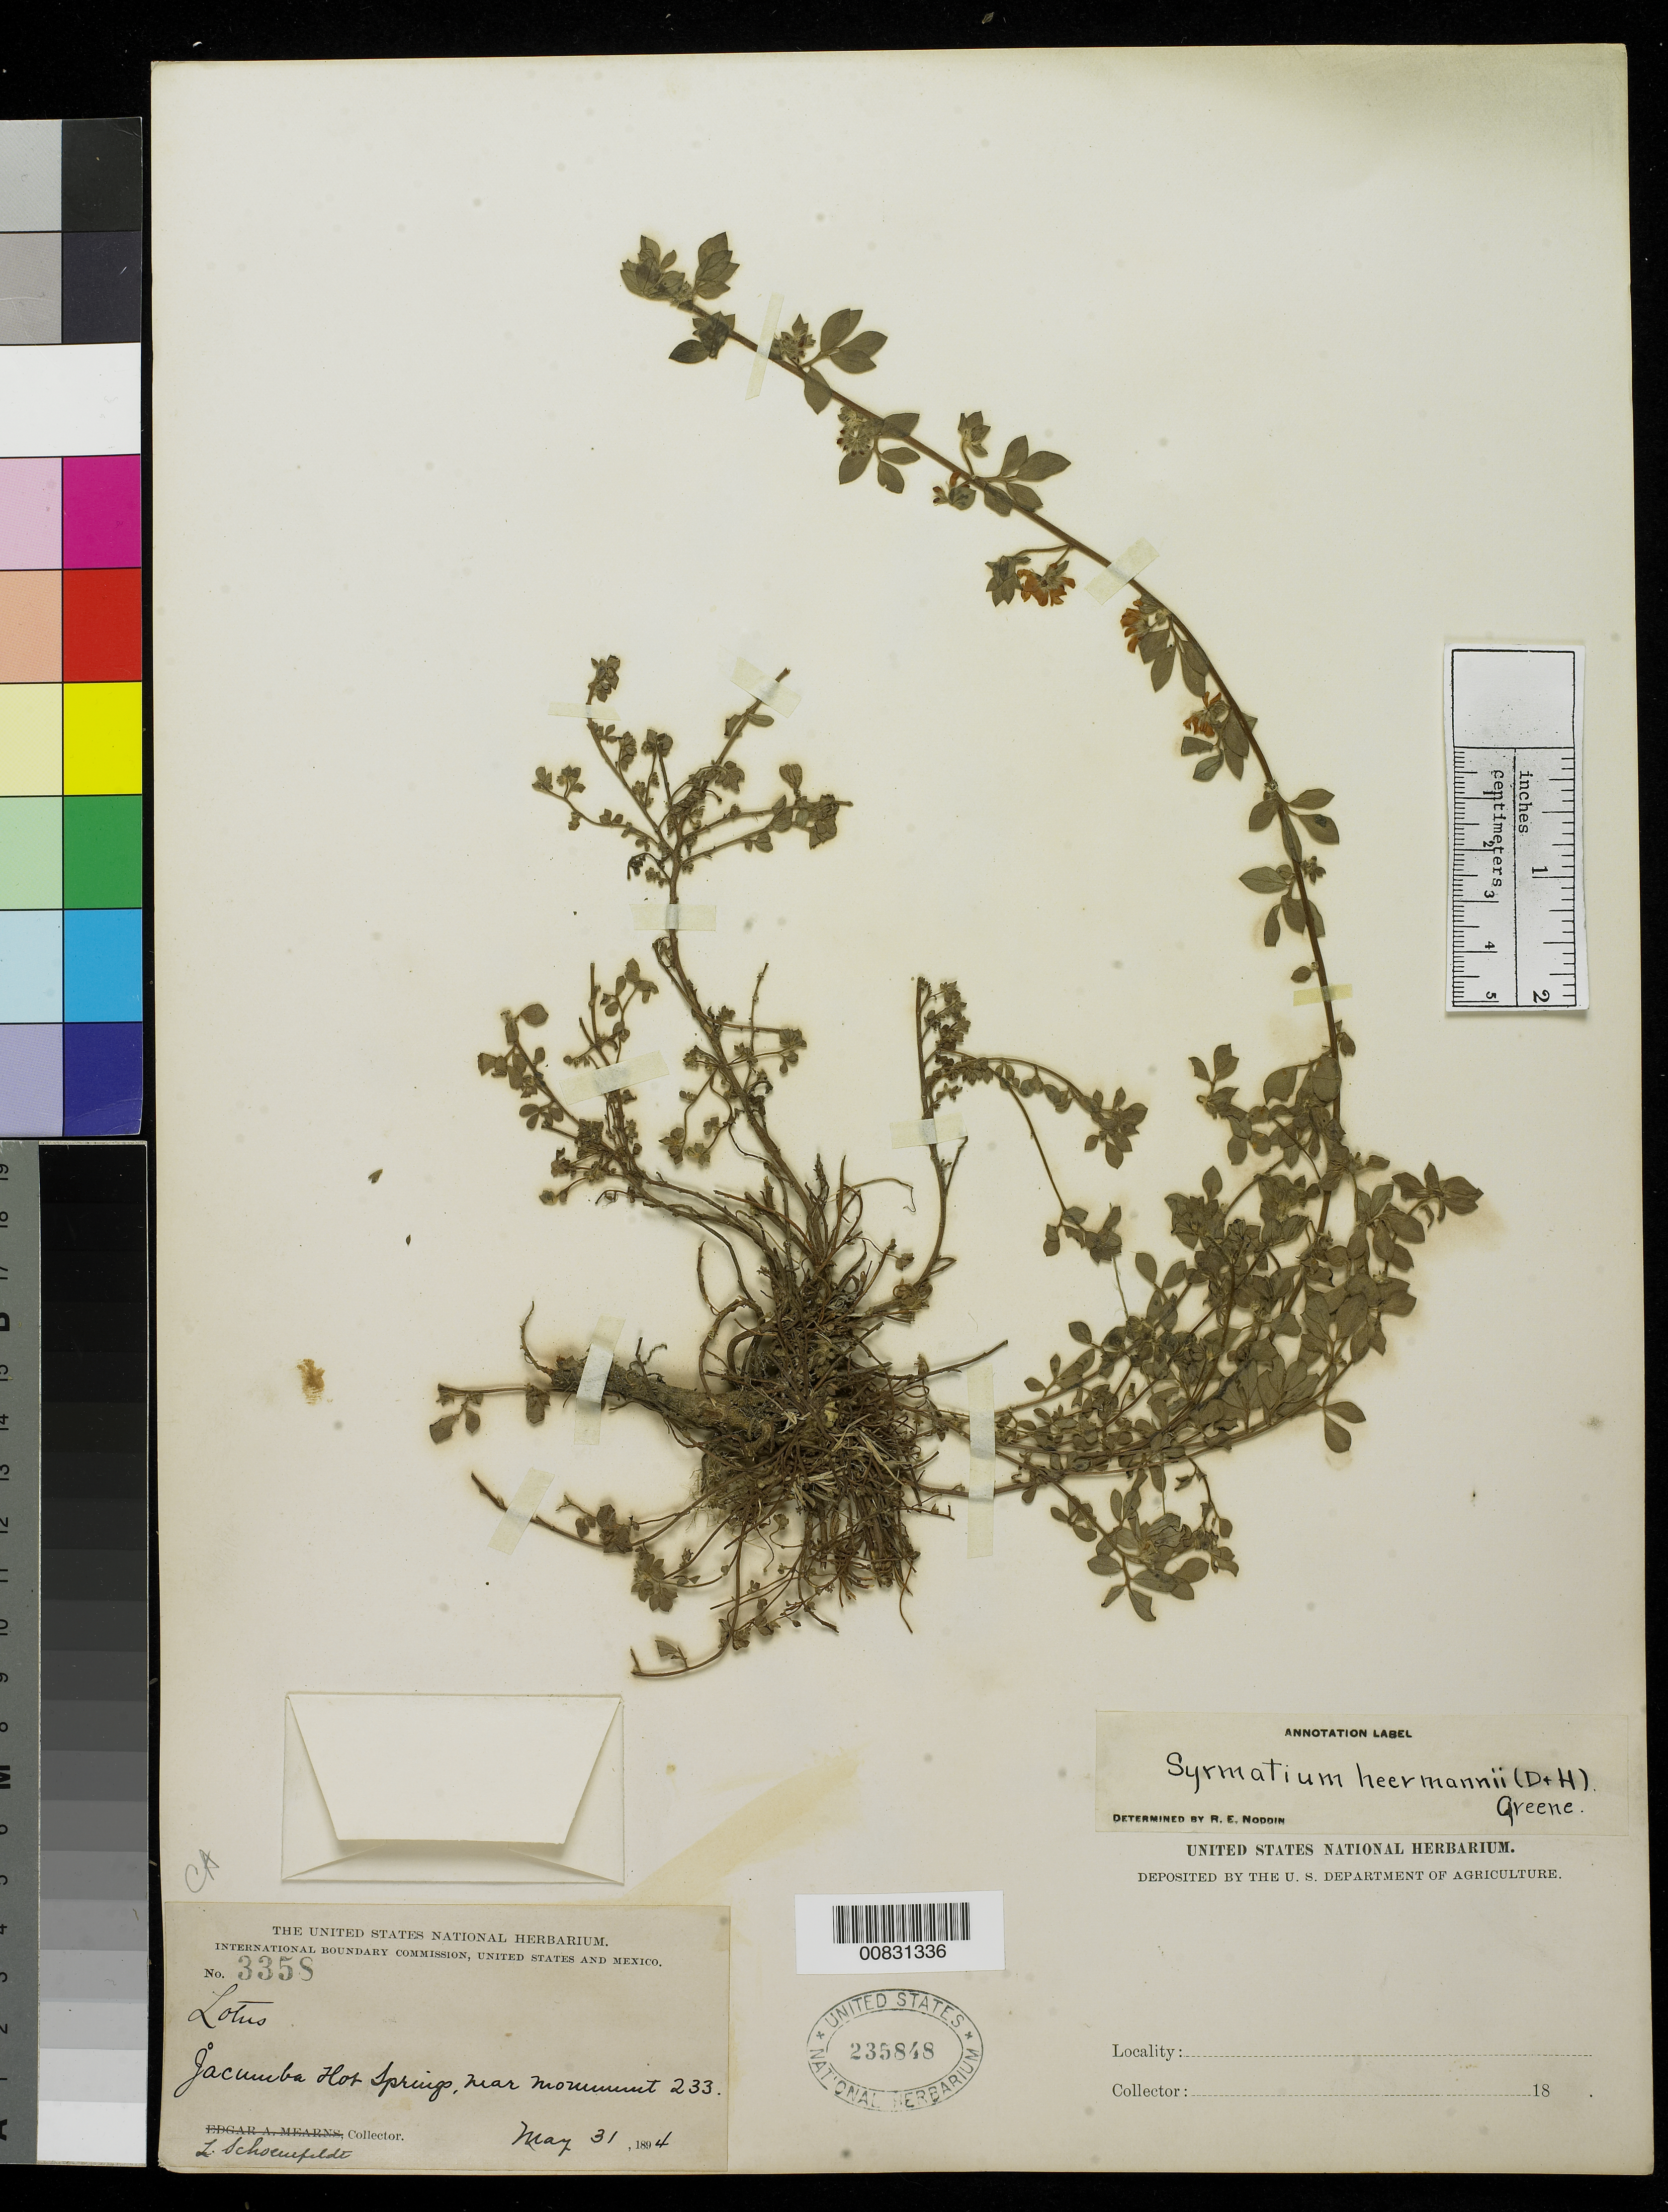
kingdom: Plantae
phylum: Tracheophyta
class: Magnoliopsida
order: Fabales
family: Fabaceae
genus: Syrmatium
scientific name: Syrmatium tomentosum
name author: (Hook. & Arn.) Vogel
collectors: L. Schoenfeldt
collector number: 3358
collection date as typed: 31 May 1894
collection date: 1894-05-31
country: United States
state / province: California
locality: Jacumba Hot Springs, Near monument 233.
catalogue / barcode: US 235848